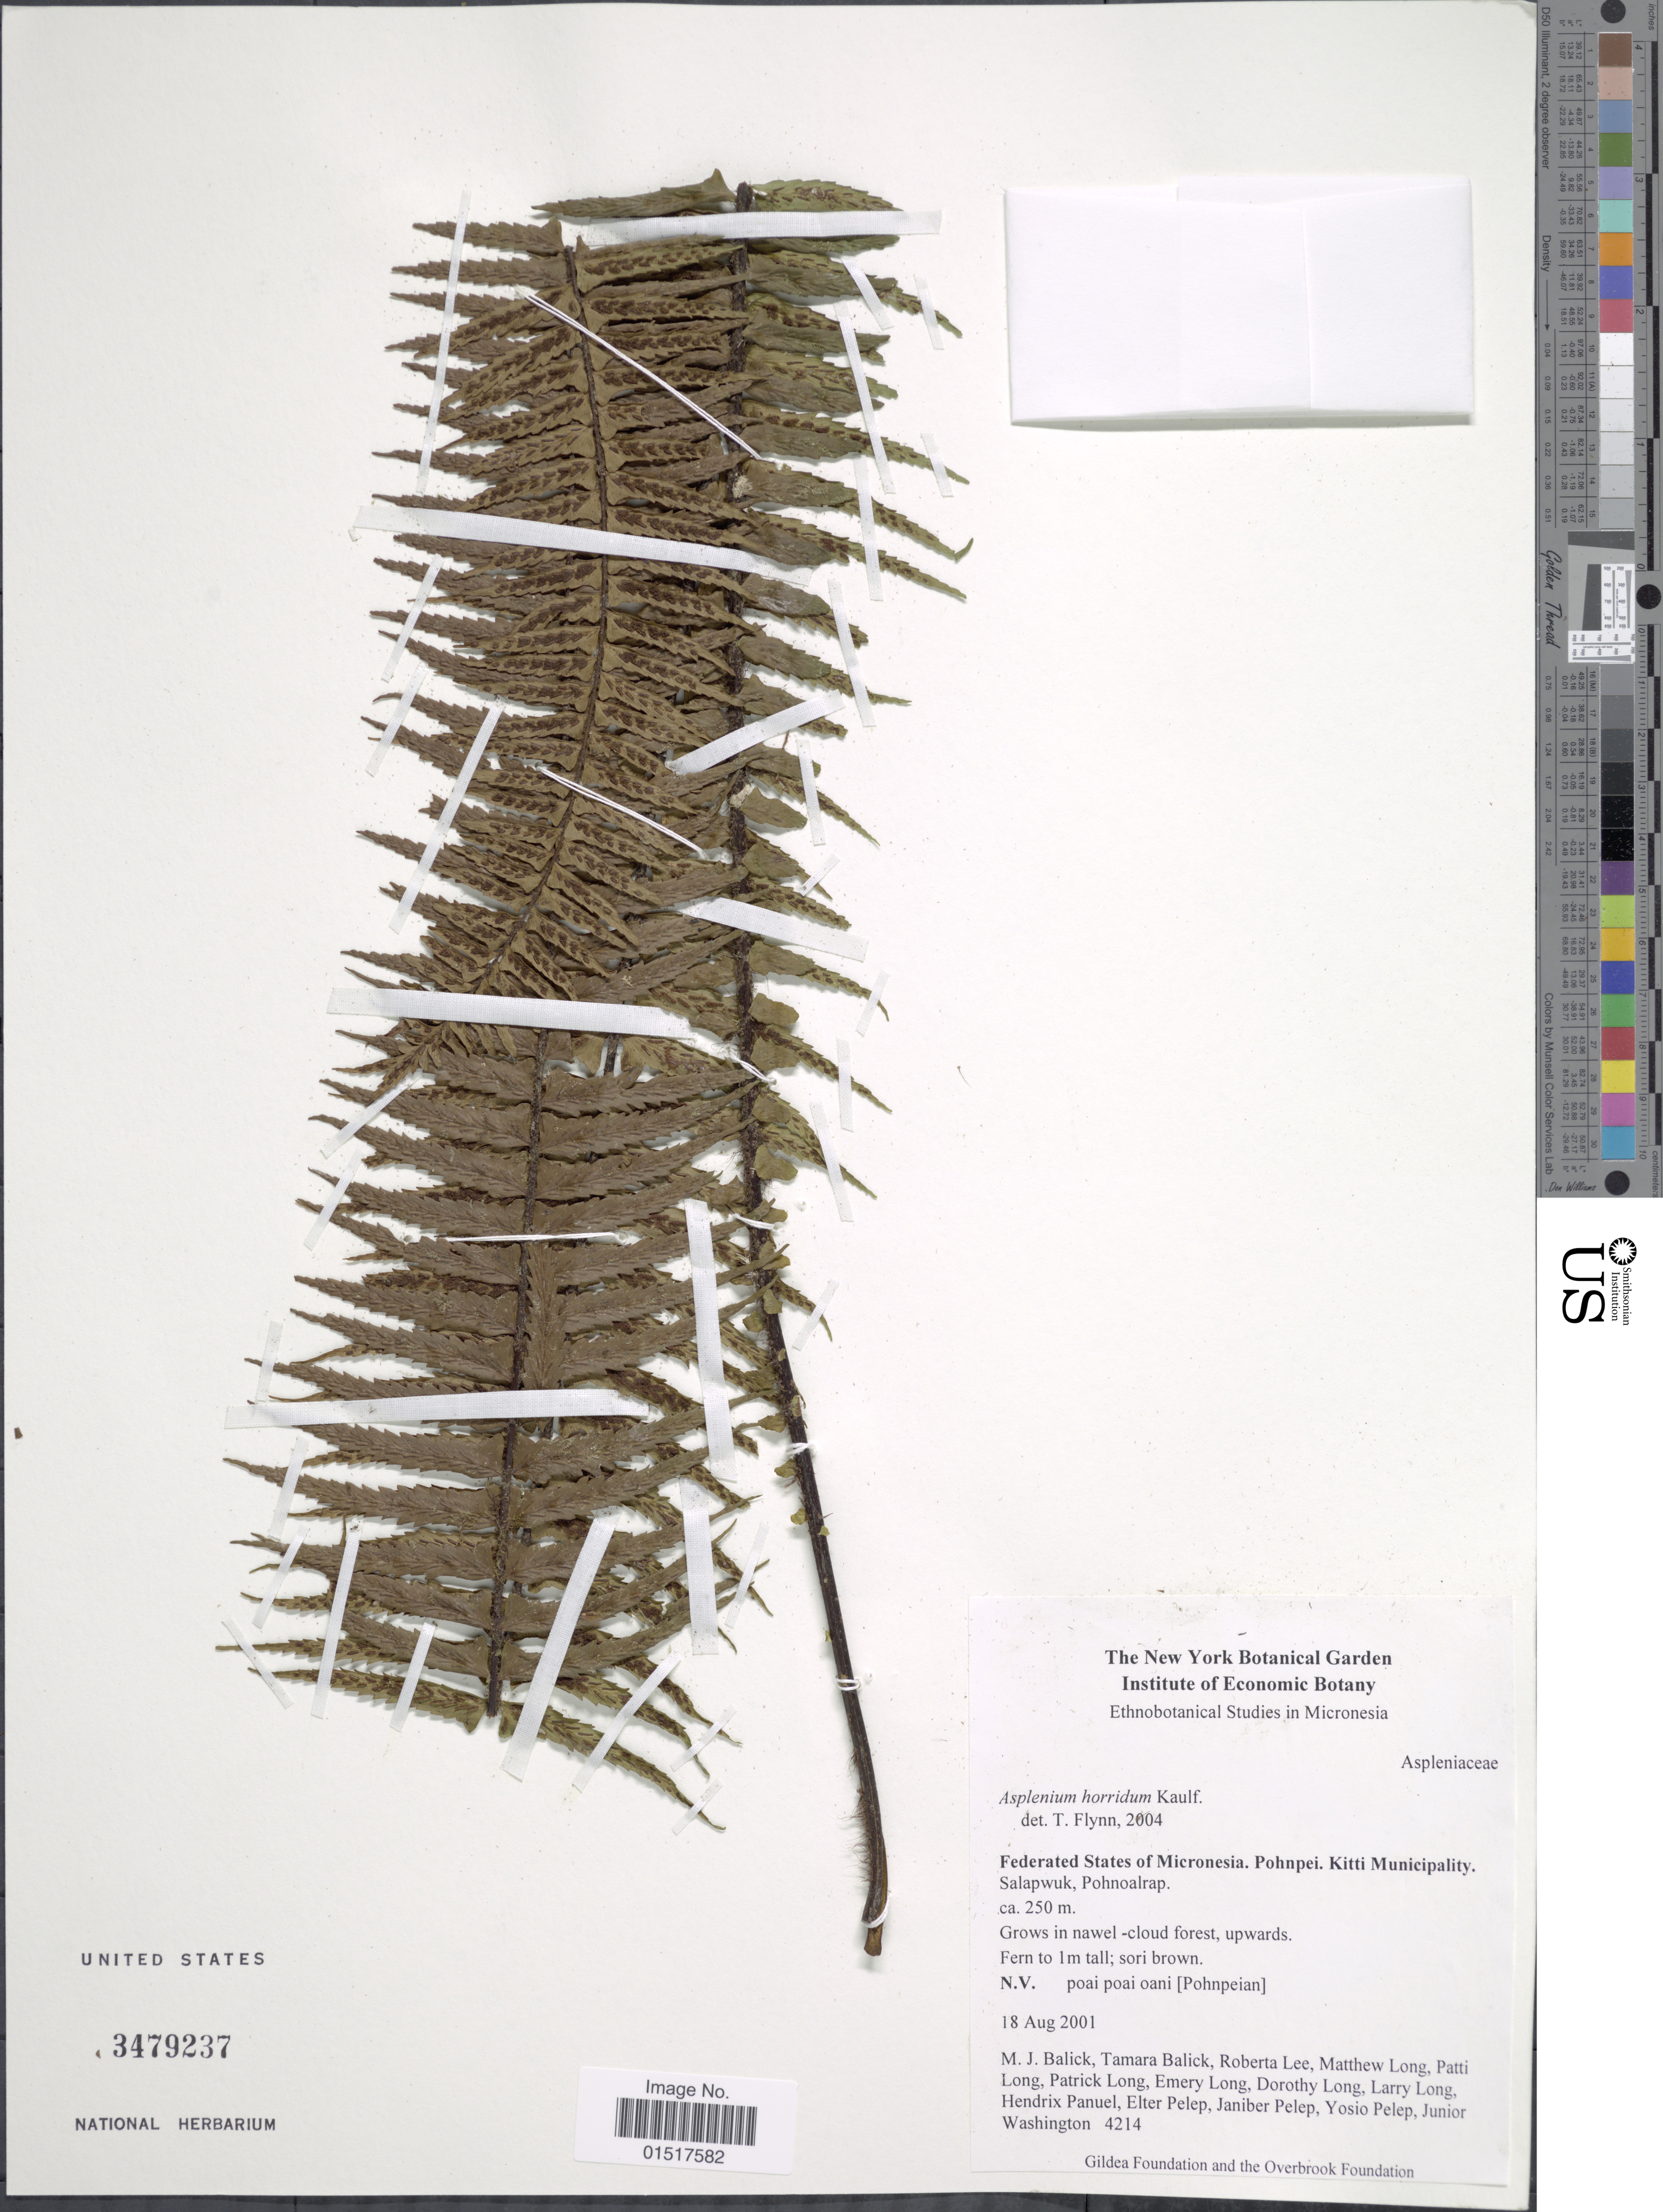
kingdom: Plantae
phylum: Tracheophyta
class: Polypodiopsida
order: Polypodiales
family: Aspleniaceae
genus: Asplenium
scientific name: Asplenium horridum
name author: Kaulf.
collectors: M. J. Balick, T. Balick, R. Lee, M. Long & et al.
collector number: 4214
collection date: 2001-08-18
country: Micronesia, Federated States of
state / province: Pohnpei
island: Pohnpei [Ponape]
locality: Kitti Municipality. Salapwuk, Pohnoalrap.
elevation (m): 250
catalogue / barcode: US 3479237